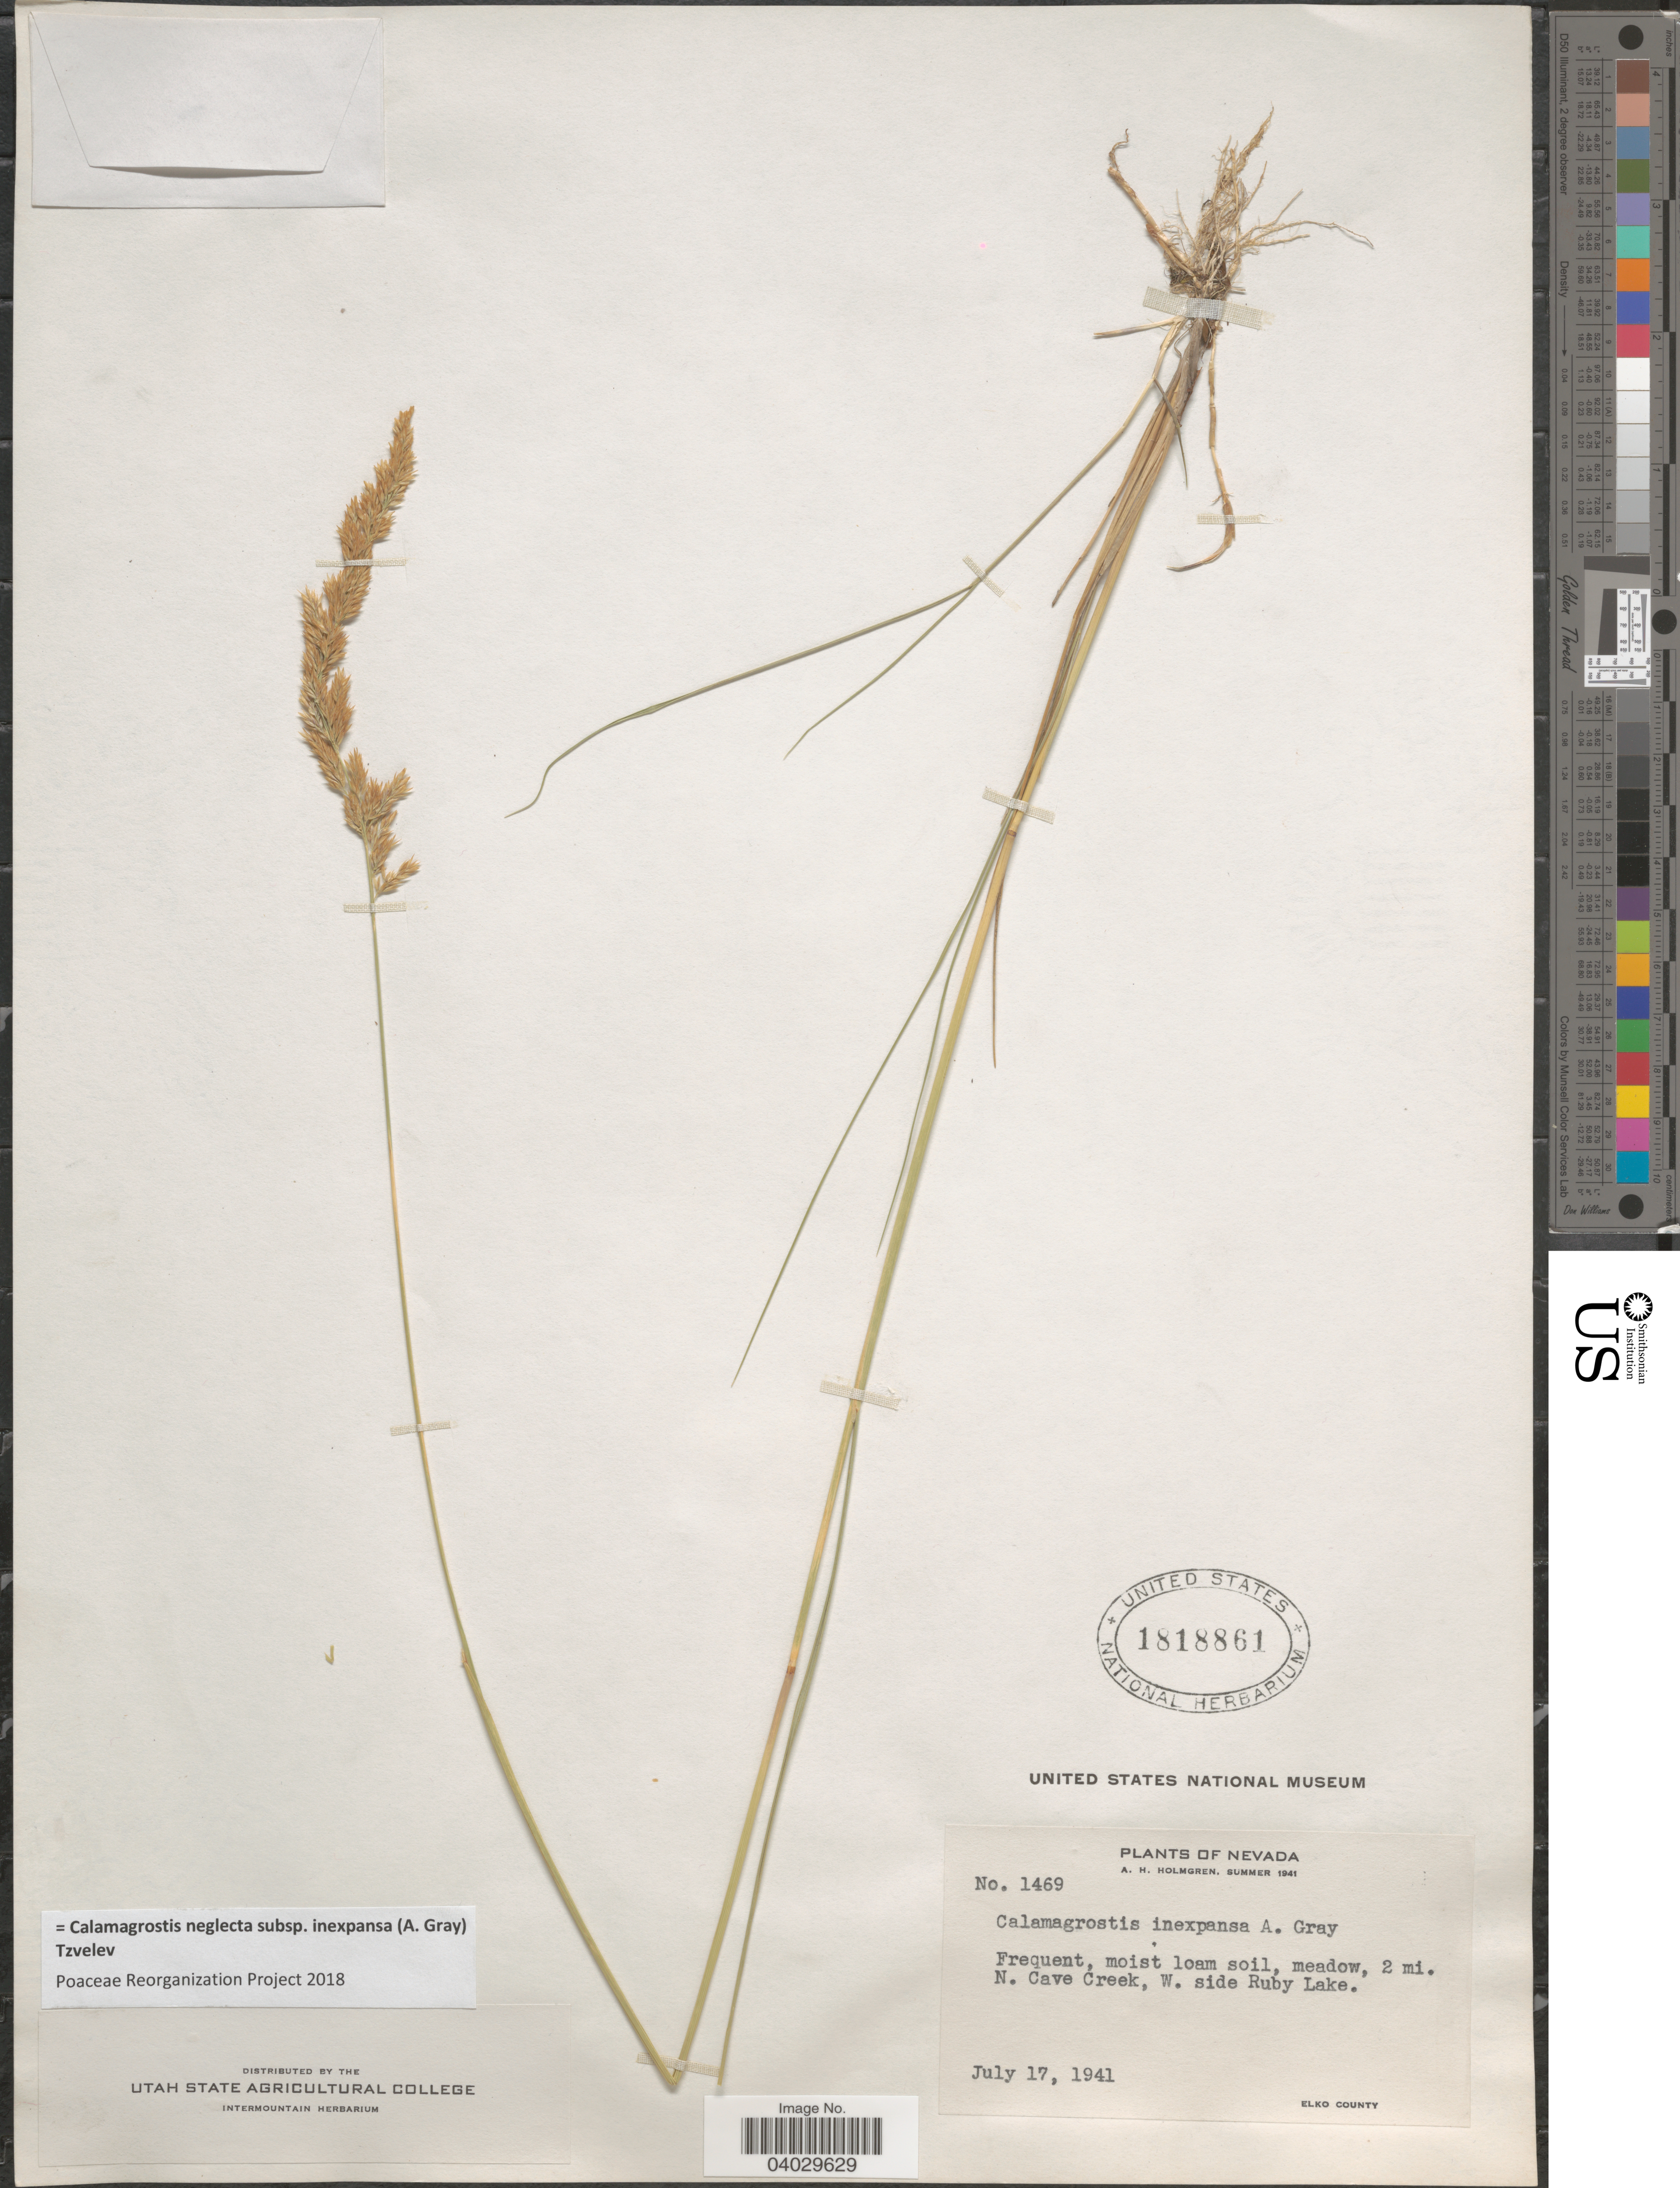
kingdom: Plantae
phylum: Tracheophyta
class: Liliopsida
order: Poales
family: Poaceae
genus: Calamagrostis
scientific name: Calamagrostis neglecta subsp. inexpansa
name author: (A. Gray) Tzvelev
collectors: A. H. Holmgren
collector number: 1469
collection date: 1941-07-17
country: United States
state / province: Nevada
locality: Frequent, moist loam soil, meadow, 2 mi. N. Cave Creek, W. side Ruby Lake. Elko County.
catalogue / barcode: US 1818861